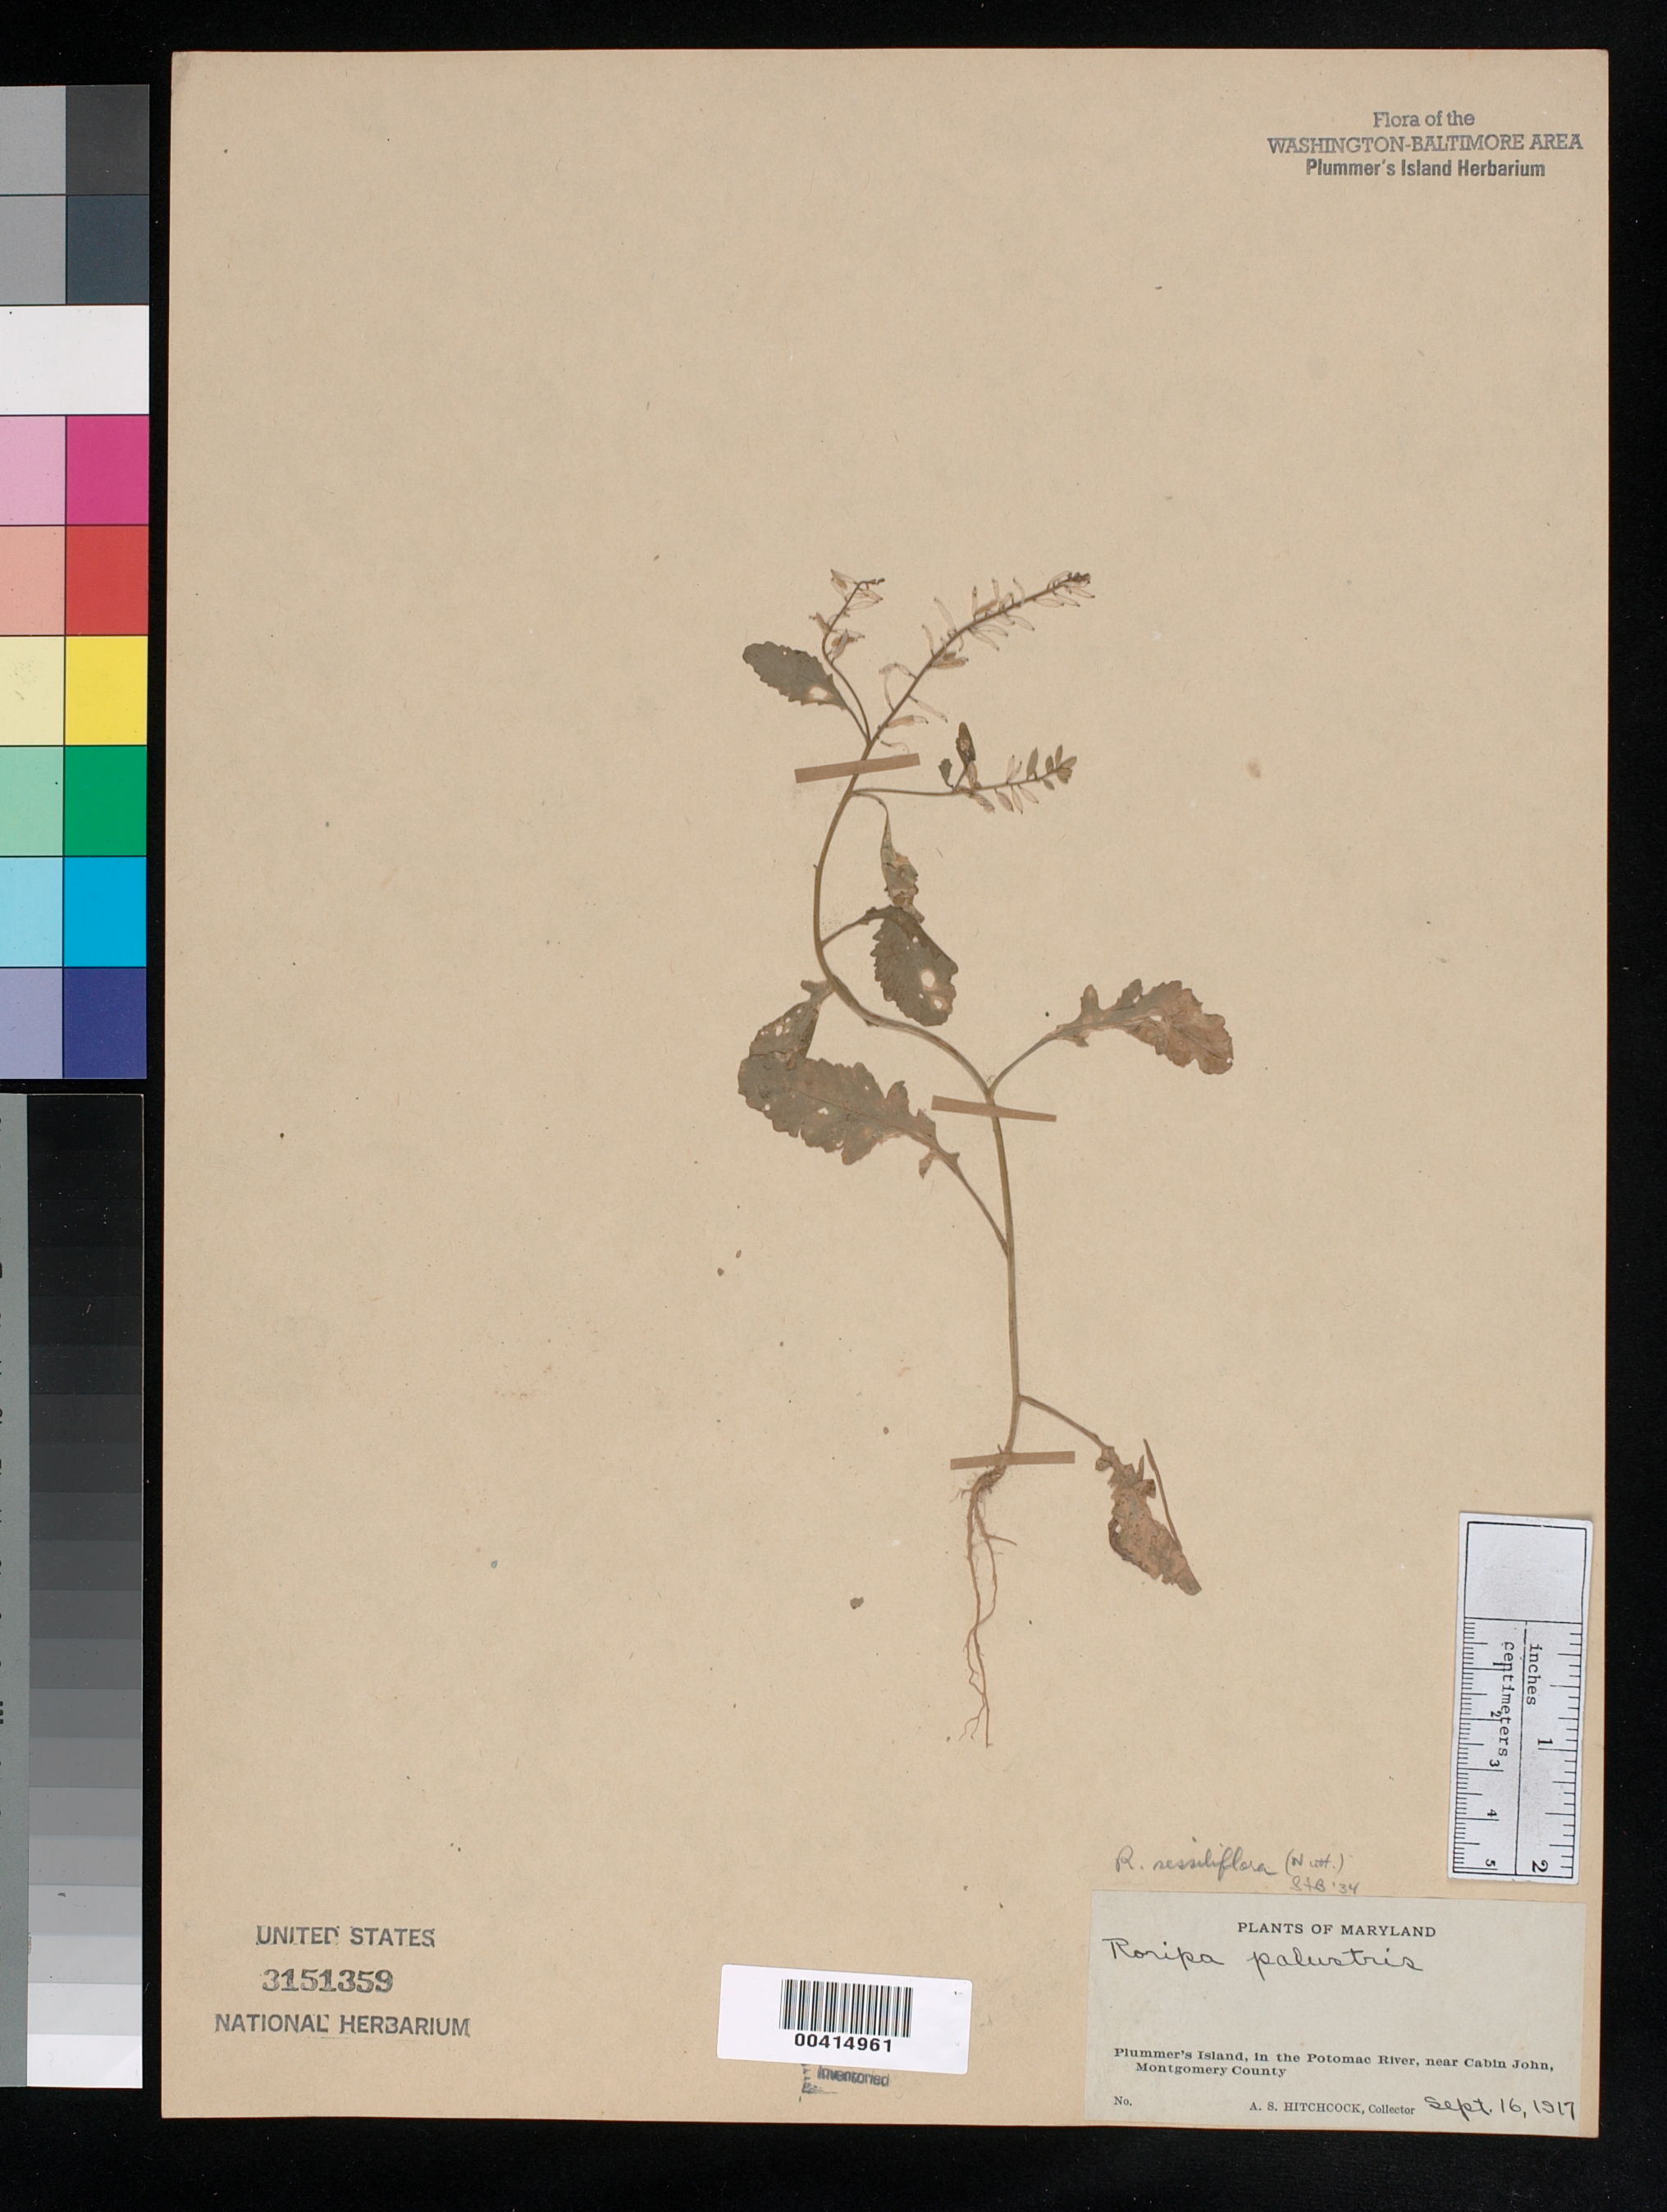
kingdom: Plantae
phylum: Tracheophyta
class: Magnoliopsida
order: Brassicales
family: Brassicaceae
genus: Rorippa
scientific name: Rorippa sessiliflora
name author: (Nutt.) Hitchc.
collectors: A. S. Hitchcock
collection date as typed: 16 Sep 1917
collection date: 1917-09-16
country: United States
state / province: Maryland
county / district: Montgomery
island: Plummers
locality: Plummer's Island C. & O. Canal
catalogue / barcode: US 3151359